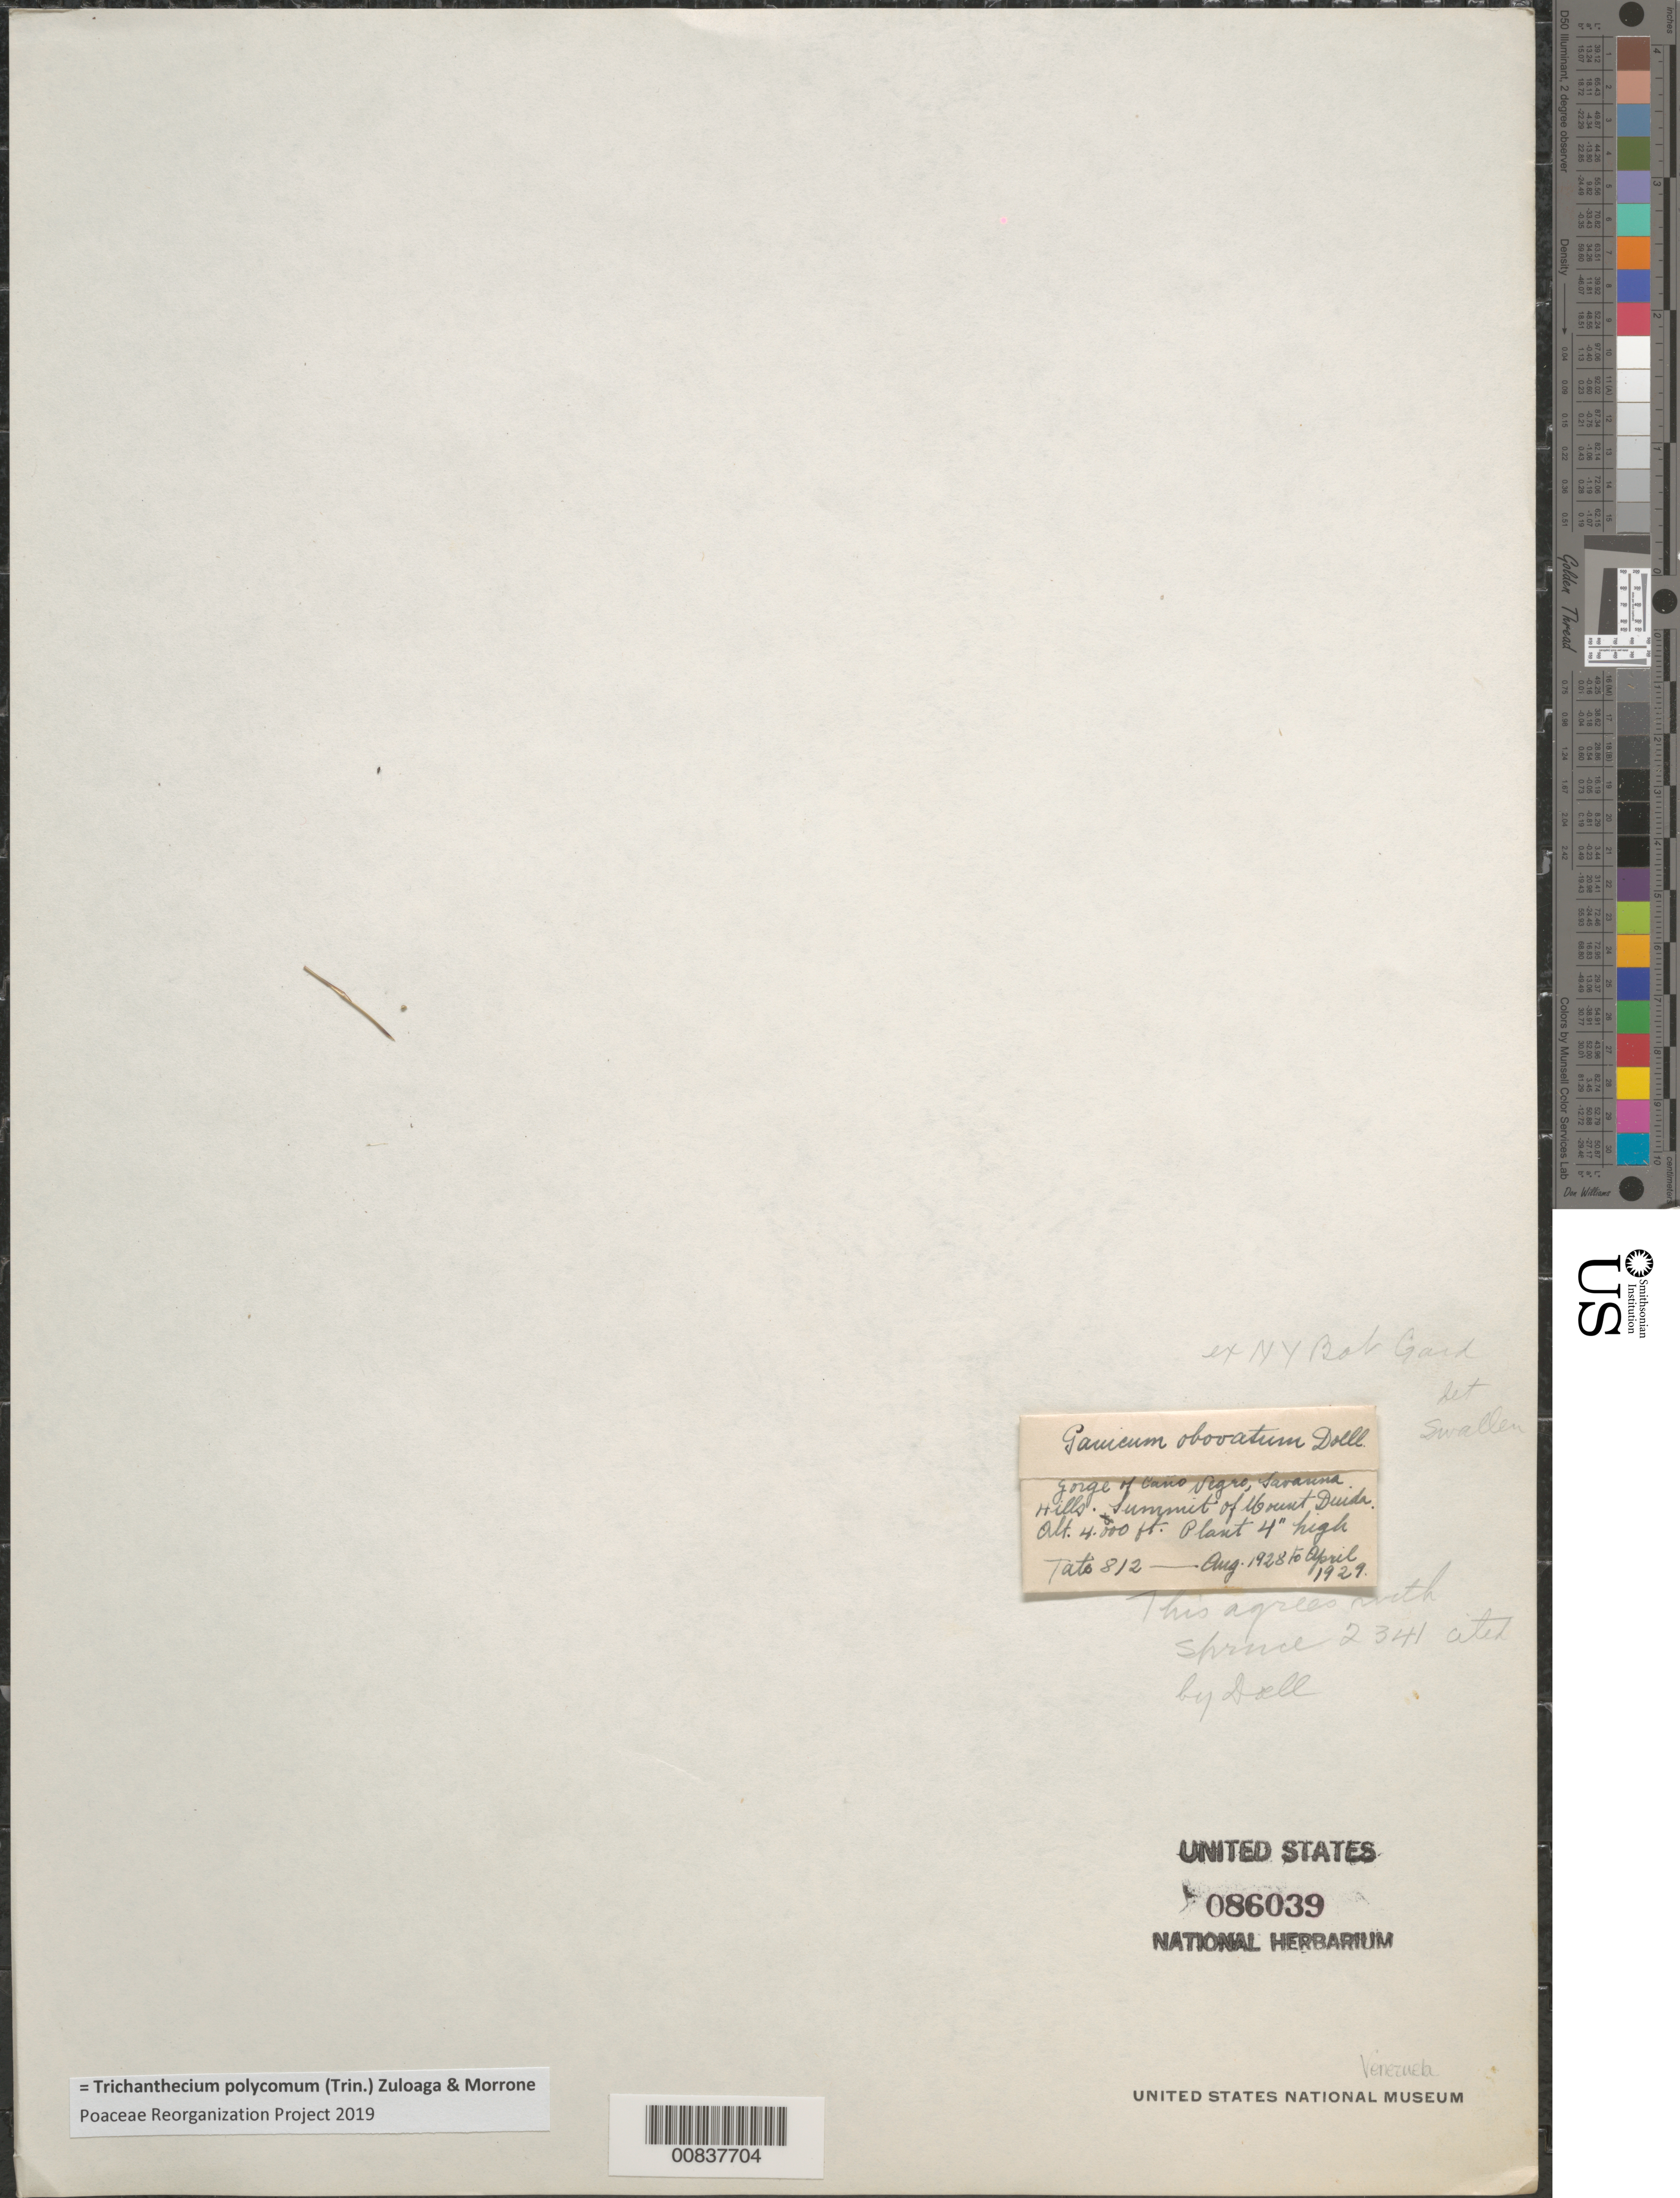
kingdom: Plantae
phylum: Tracheophyta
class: Liliopsida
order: Poales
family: Poaceae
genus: Trichanthecium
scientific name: Trichanthecium polycomum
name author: (Trin.) Zuloaga & Morrone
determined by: Poaceae Reorganization Project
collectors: G. H. H.Tate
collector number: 812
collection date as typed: Aug-28 to Apr-29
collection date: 1928-08/1929-04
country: Venezuela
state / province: Amazonas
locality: Mount Duida, summit of; Gorge of Caño Negro, Savanna Hills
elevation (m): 1219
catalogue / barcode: US 86039